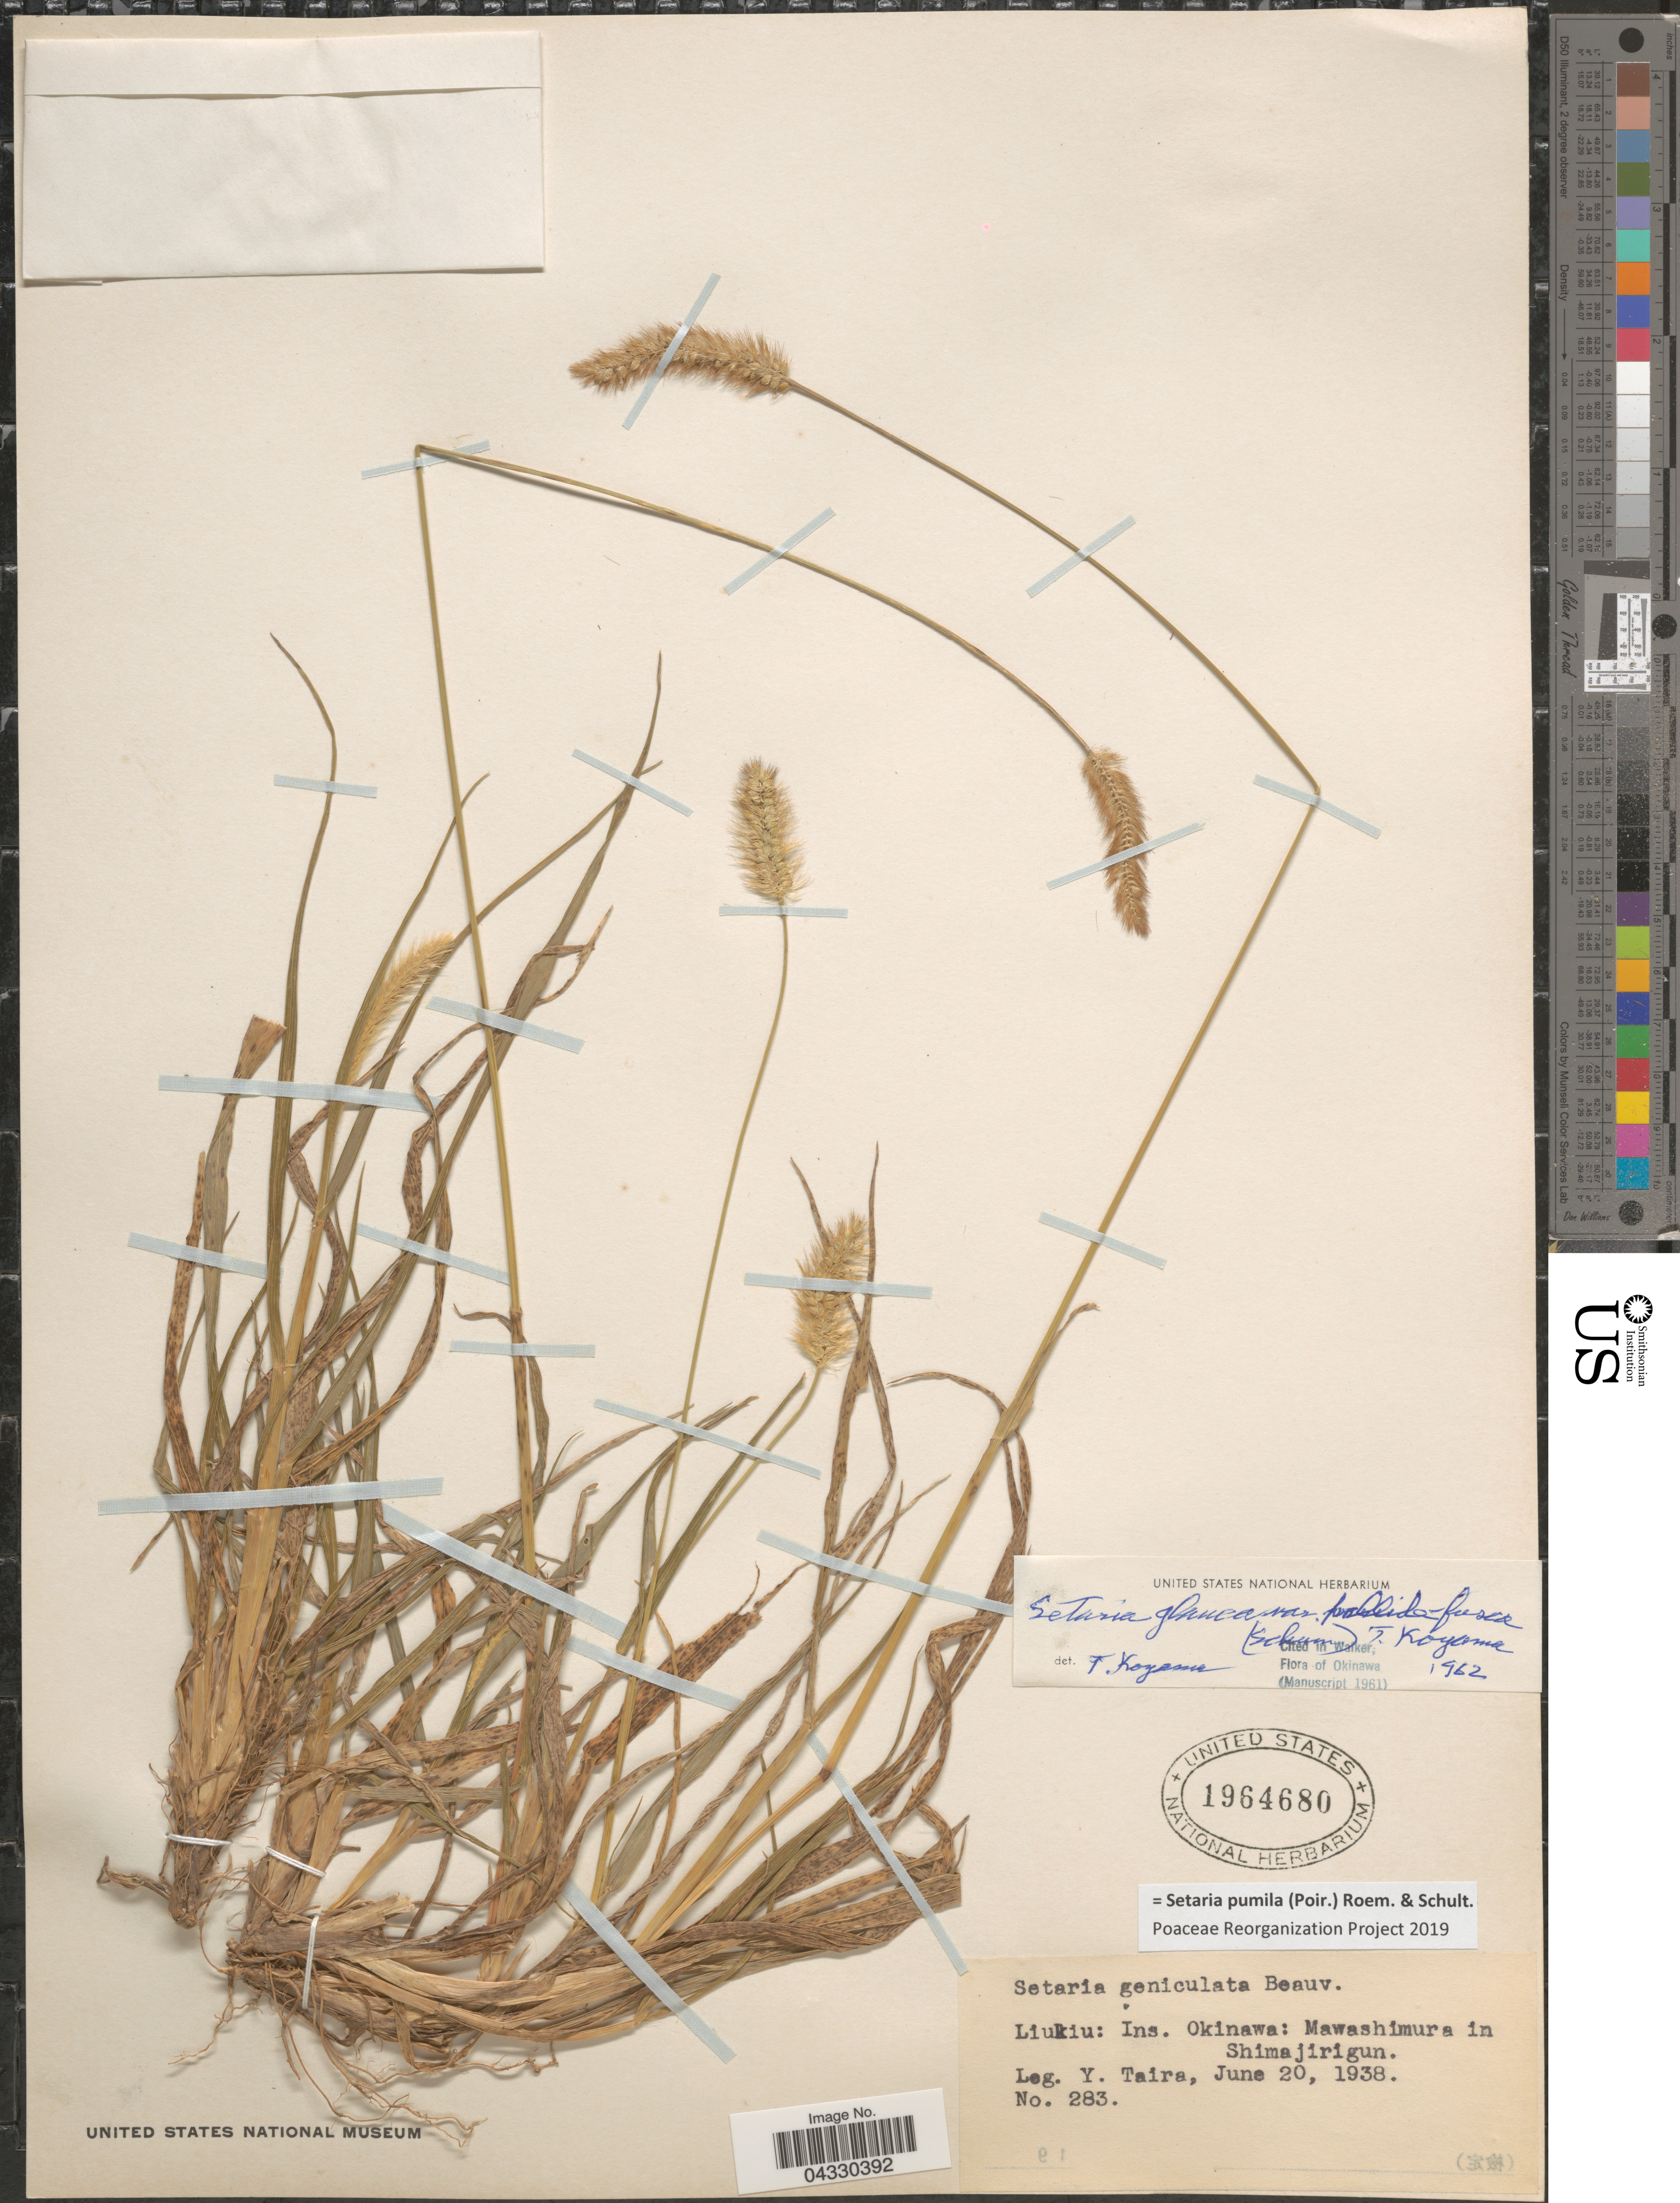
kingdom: Plantae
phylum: Tracheophyta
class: Liliopsida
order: Poales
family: Poaceae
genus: Setaria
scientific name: Setaria pumila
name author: (Poir.) Roem. & Schult.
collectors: Y. Taira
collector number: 283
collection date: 1938-06-20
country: Japan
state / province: Okinawa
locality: Liukiu: Ins. Okinawa: Mawahimura in Shimajirigun.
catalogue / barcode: US 1964680